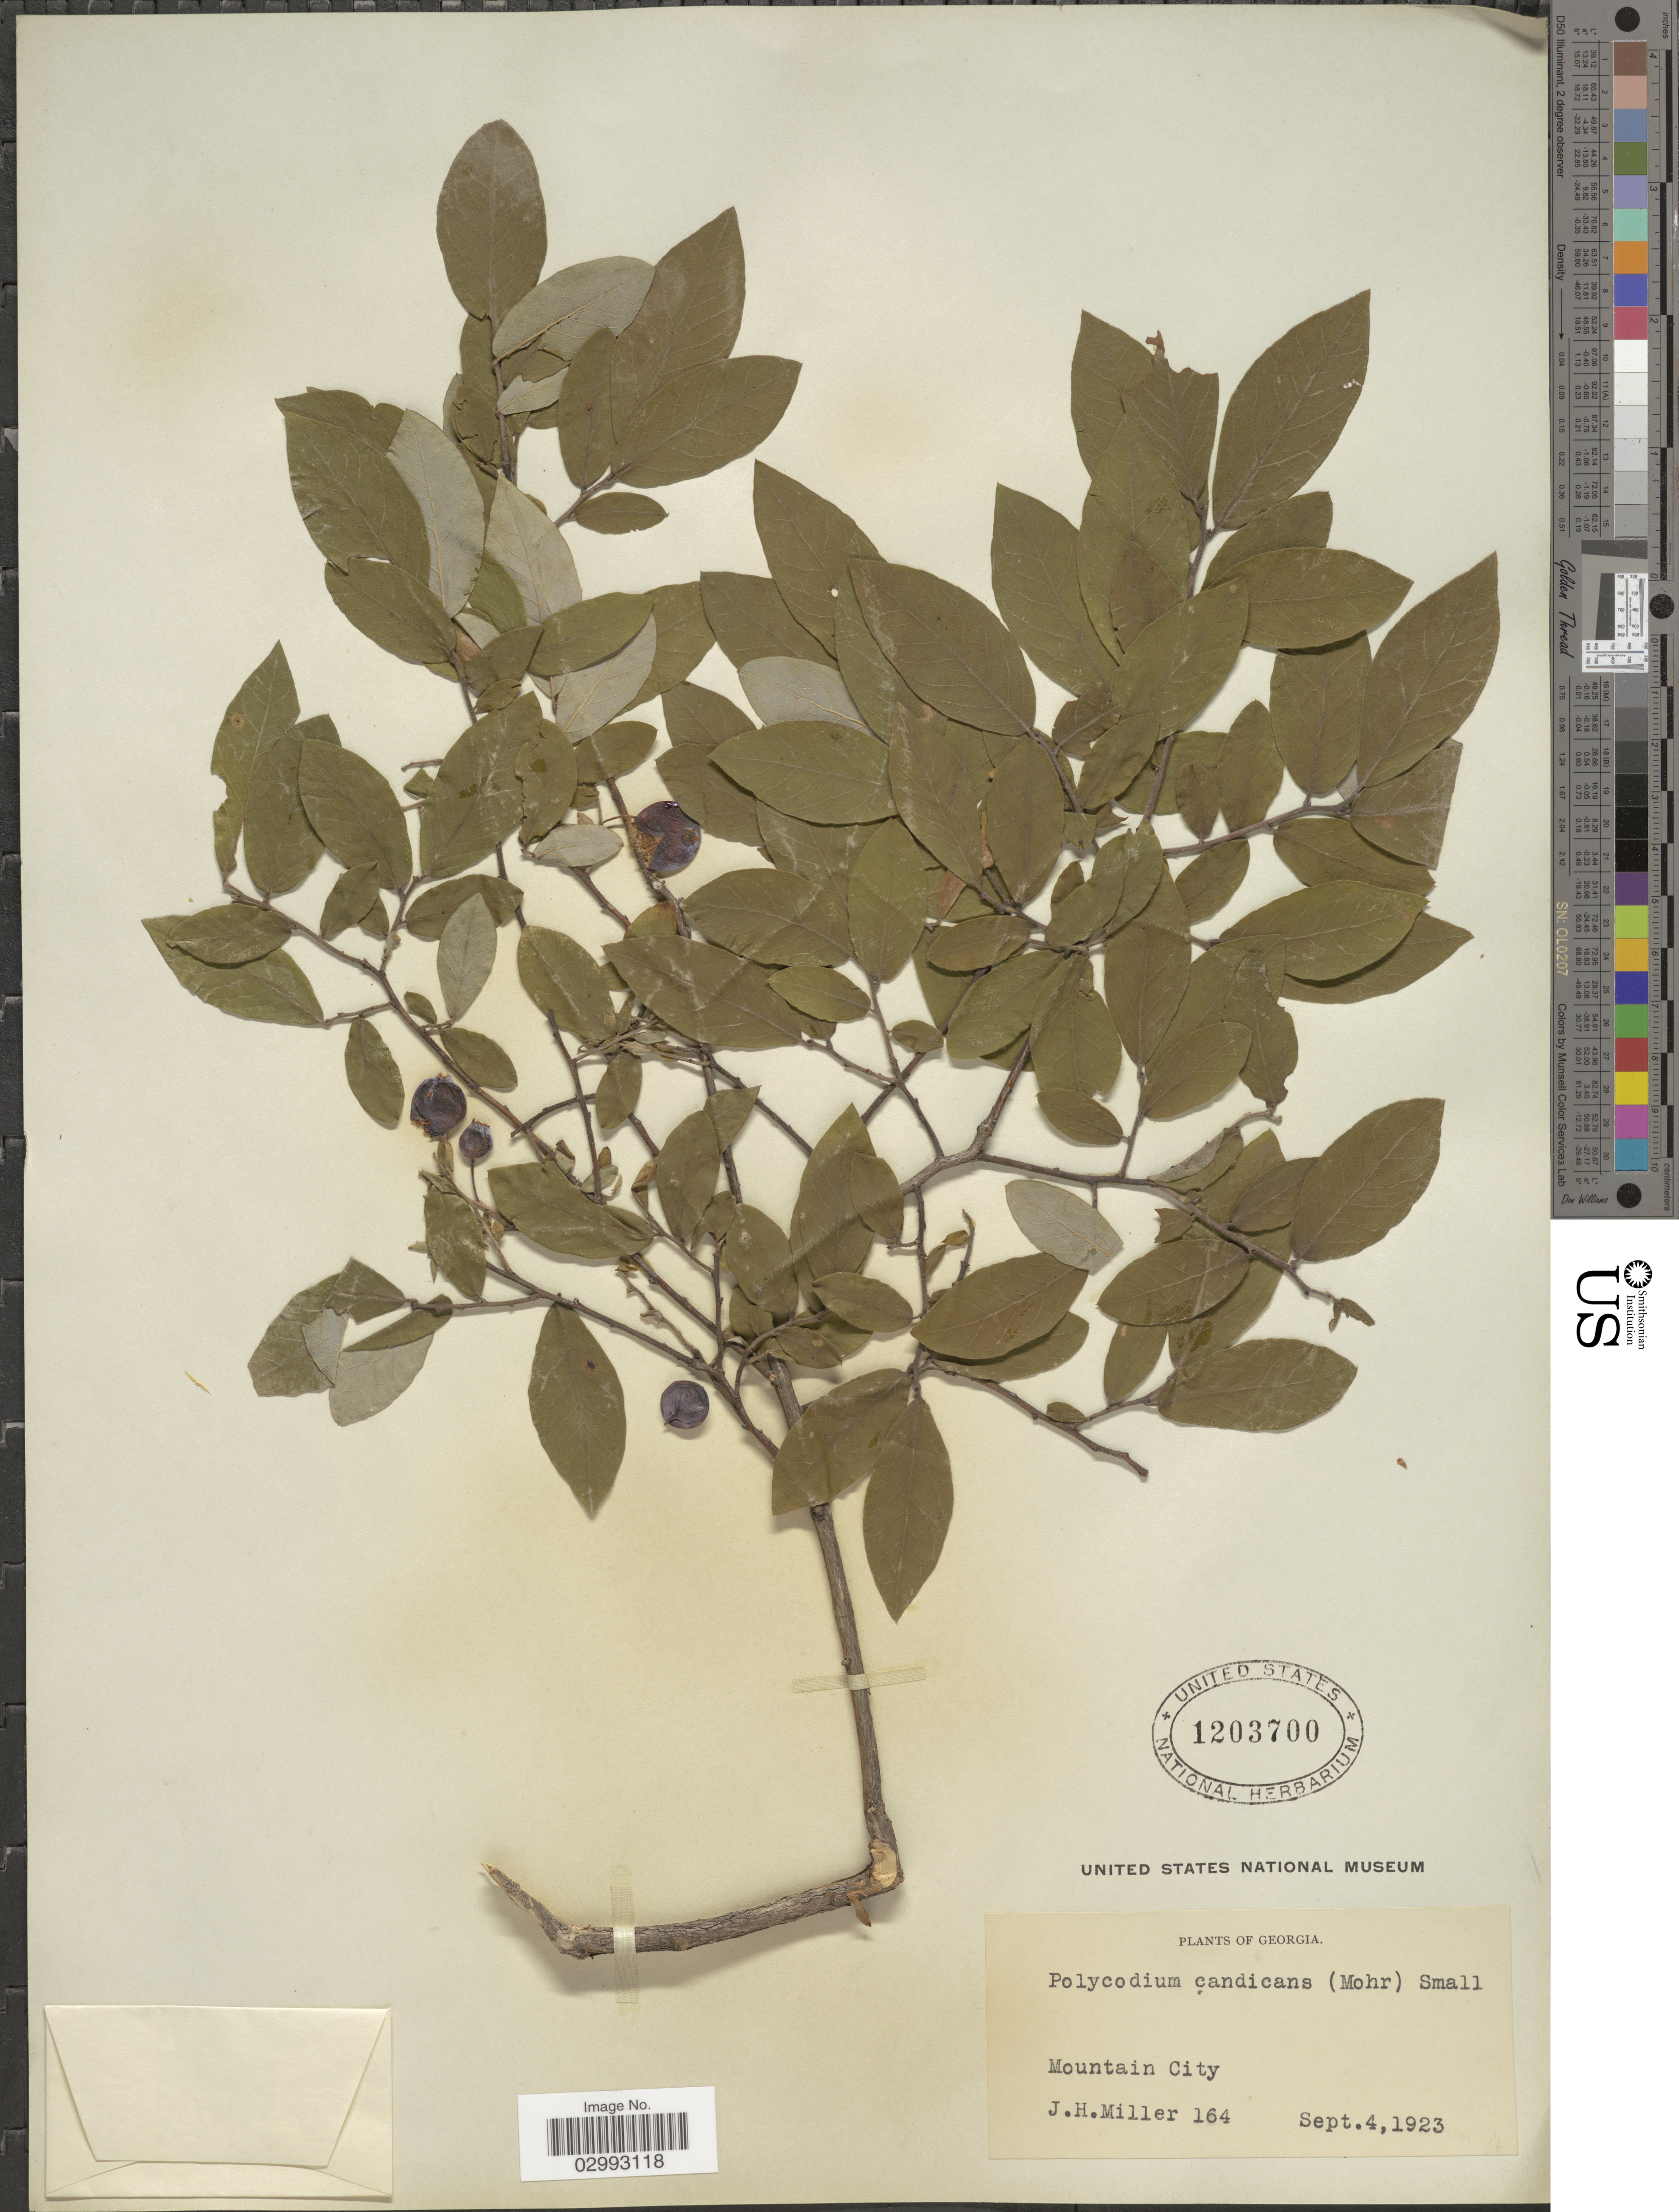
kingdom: Plantae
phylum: Tracheophyta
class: Magnoliopsida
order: Ericales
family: Ericaceae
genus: Polycodium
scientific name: Polycodium candicans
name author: (C. Mohr) Small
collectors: J. H. Miller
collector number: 164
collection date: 1923-09-04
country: United States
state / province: Georgia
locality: Mountain City.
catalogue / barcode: US 1203700